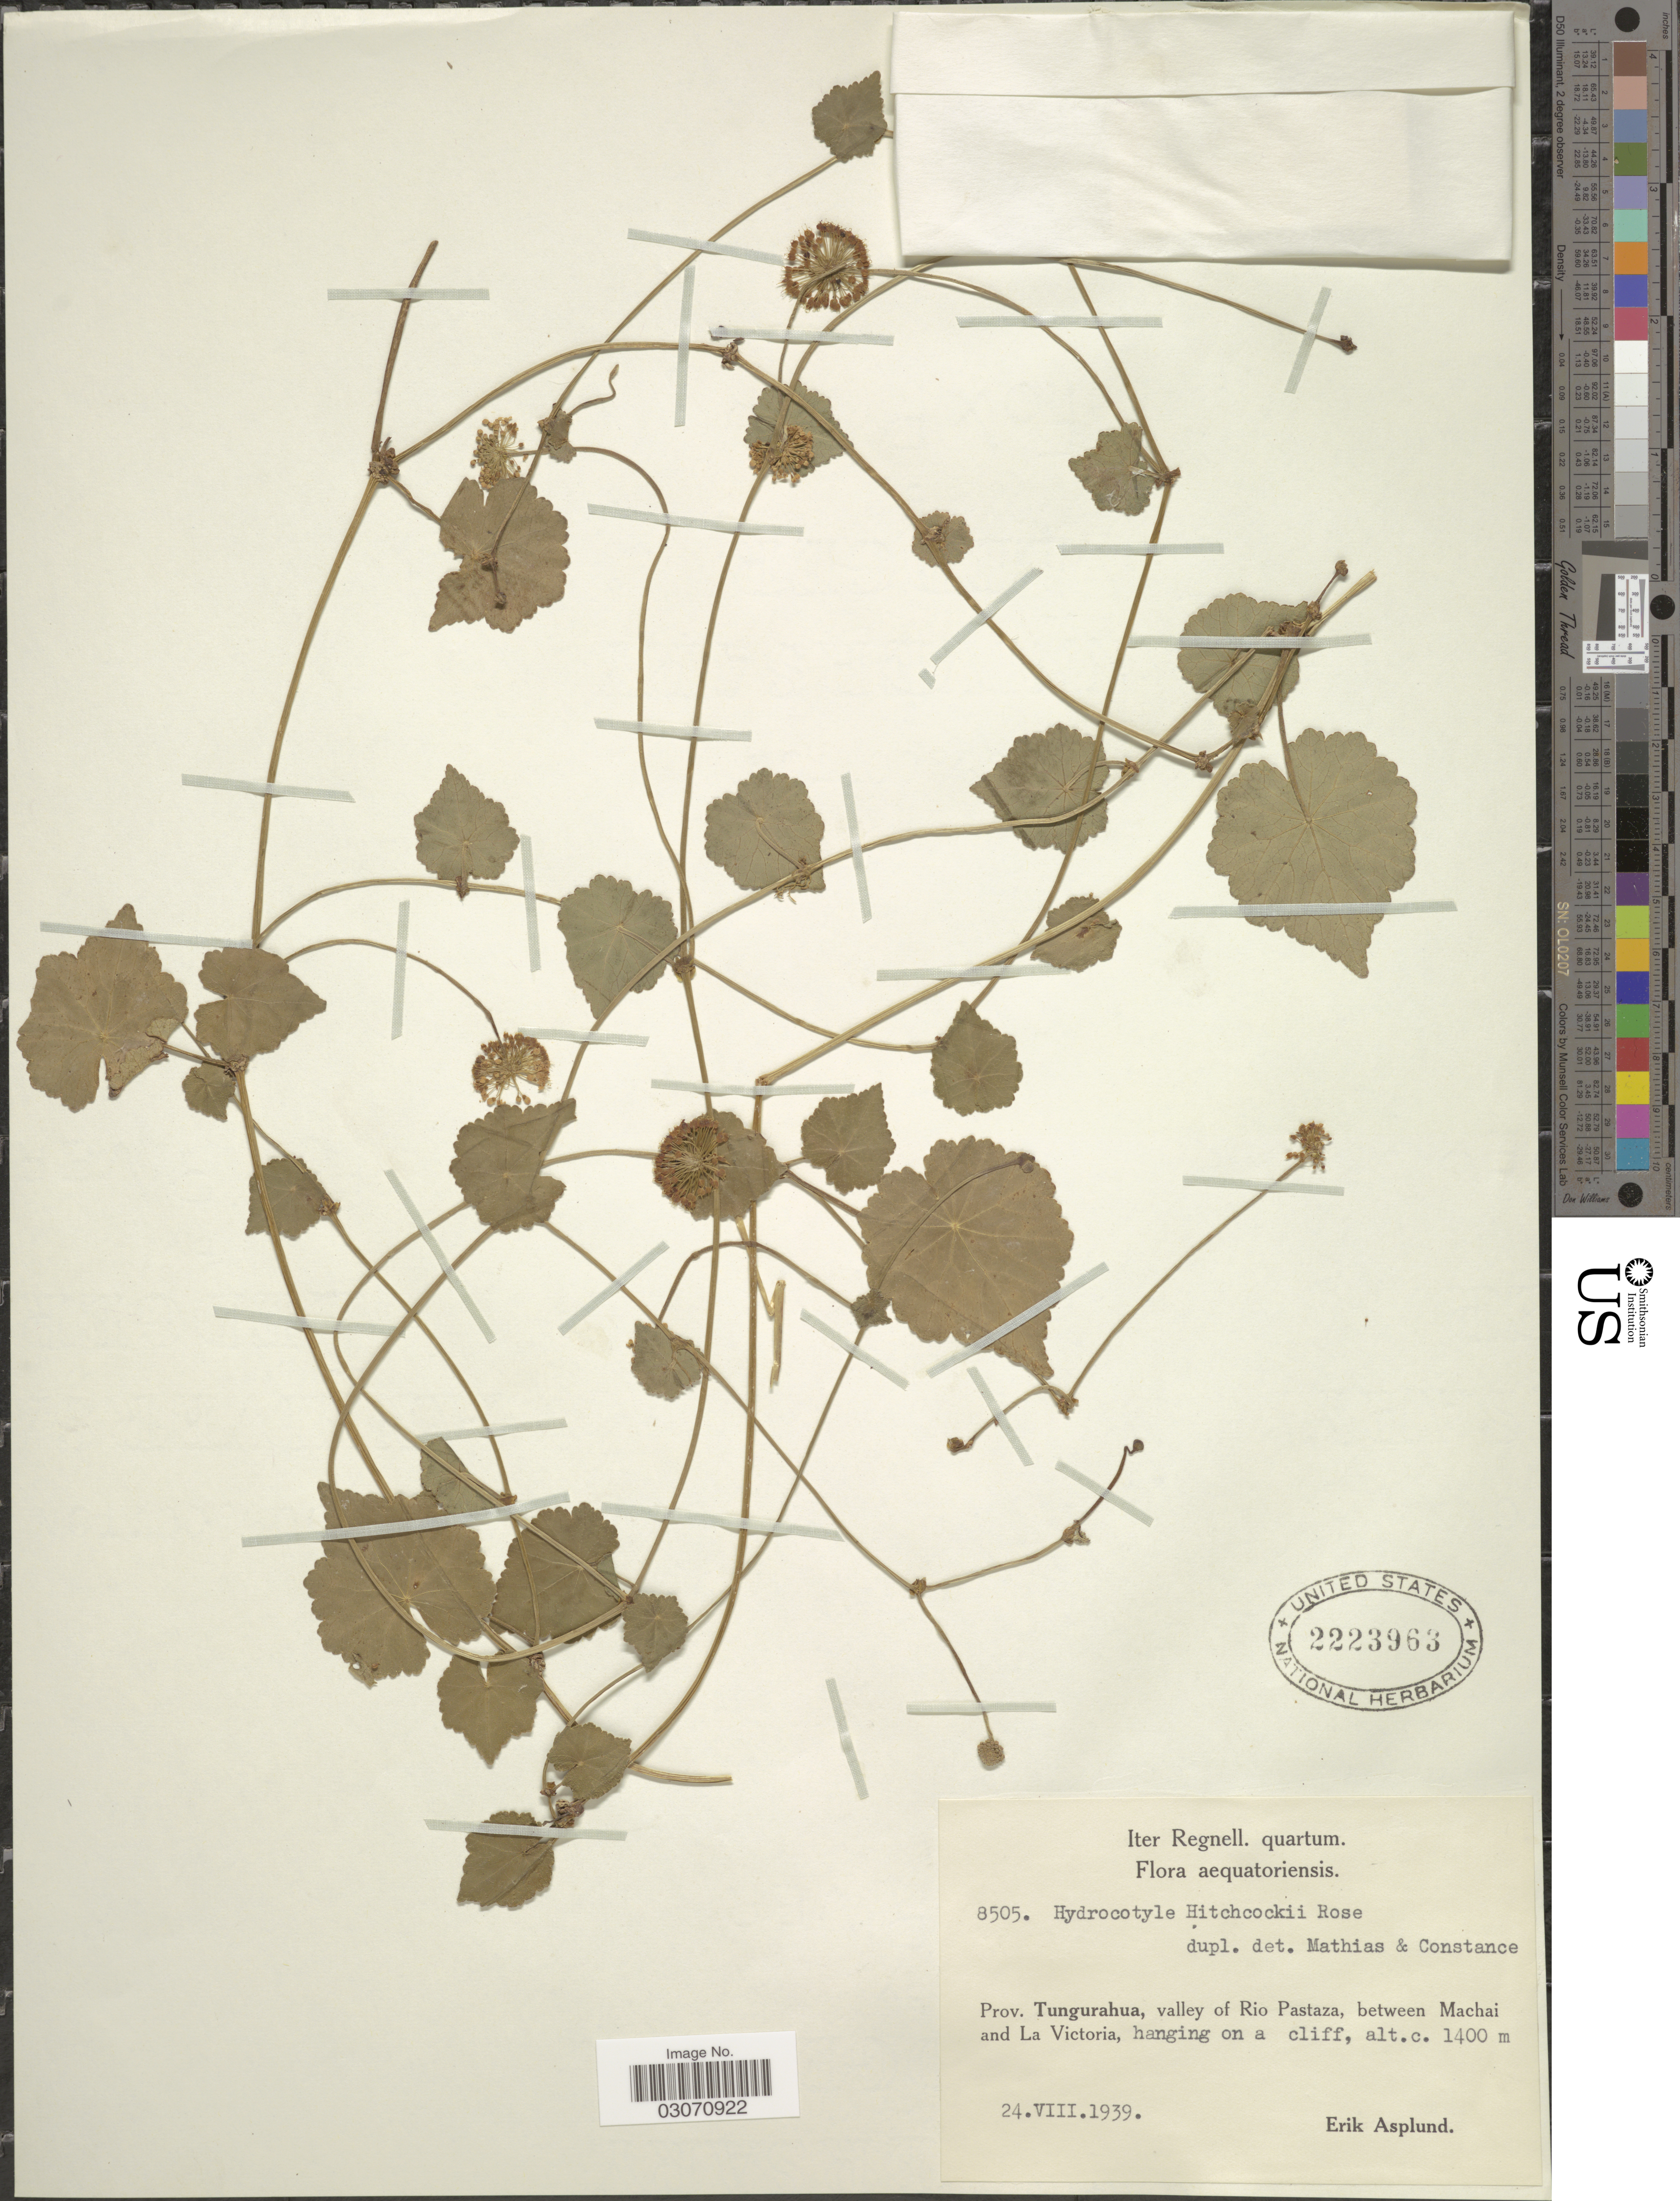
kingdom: Plantae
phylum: Tracheophyta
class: Magnoliopsida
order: Apiales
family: Araliaceae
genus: Hydrocotyle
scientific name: Hydrocotyle hitchcockii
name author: Rose ex Mathias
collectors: E. Asplund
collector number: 8505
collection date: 1939-08-24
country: Ecuador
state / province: Tungurahua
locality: Valley of Rio Pastaza, between Machai and La Victoria, hanging on a cliff.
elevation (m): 1400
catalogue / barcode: US 2223963